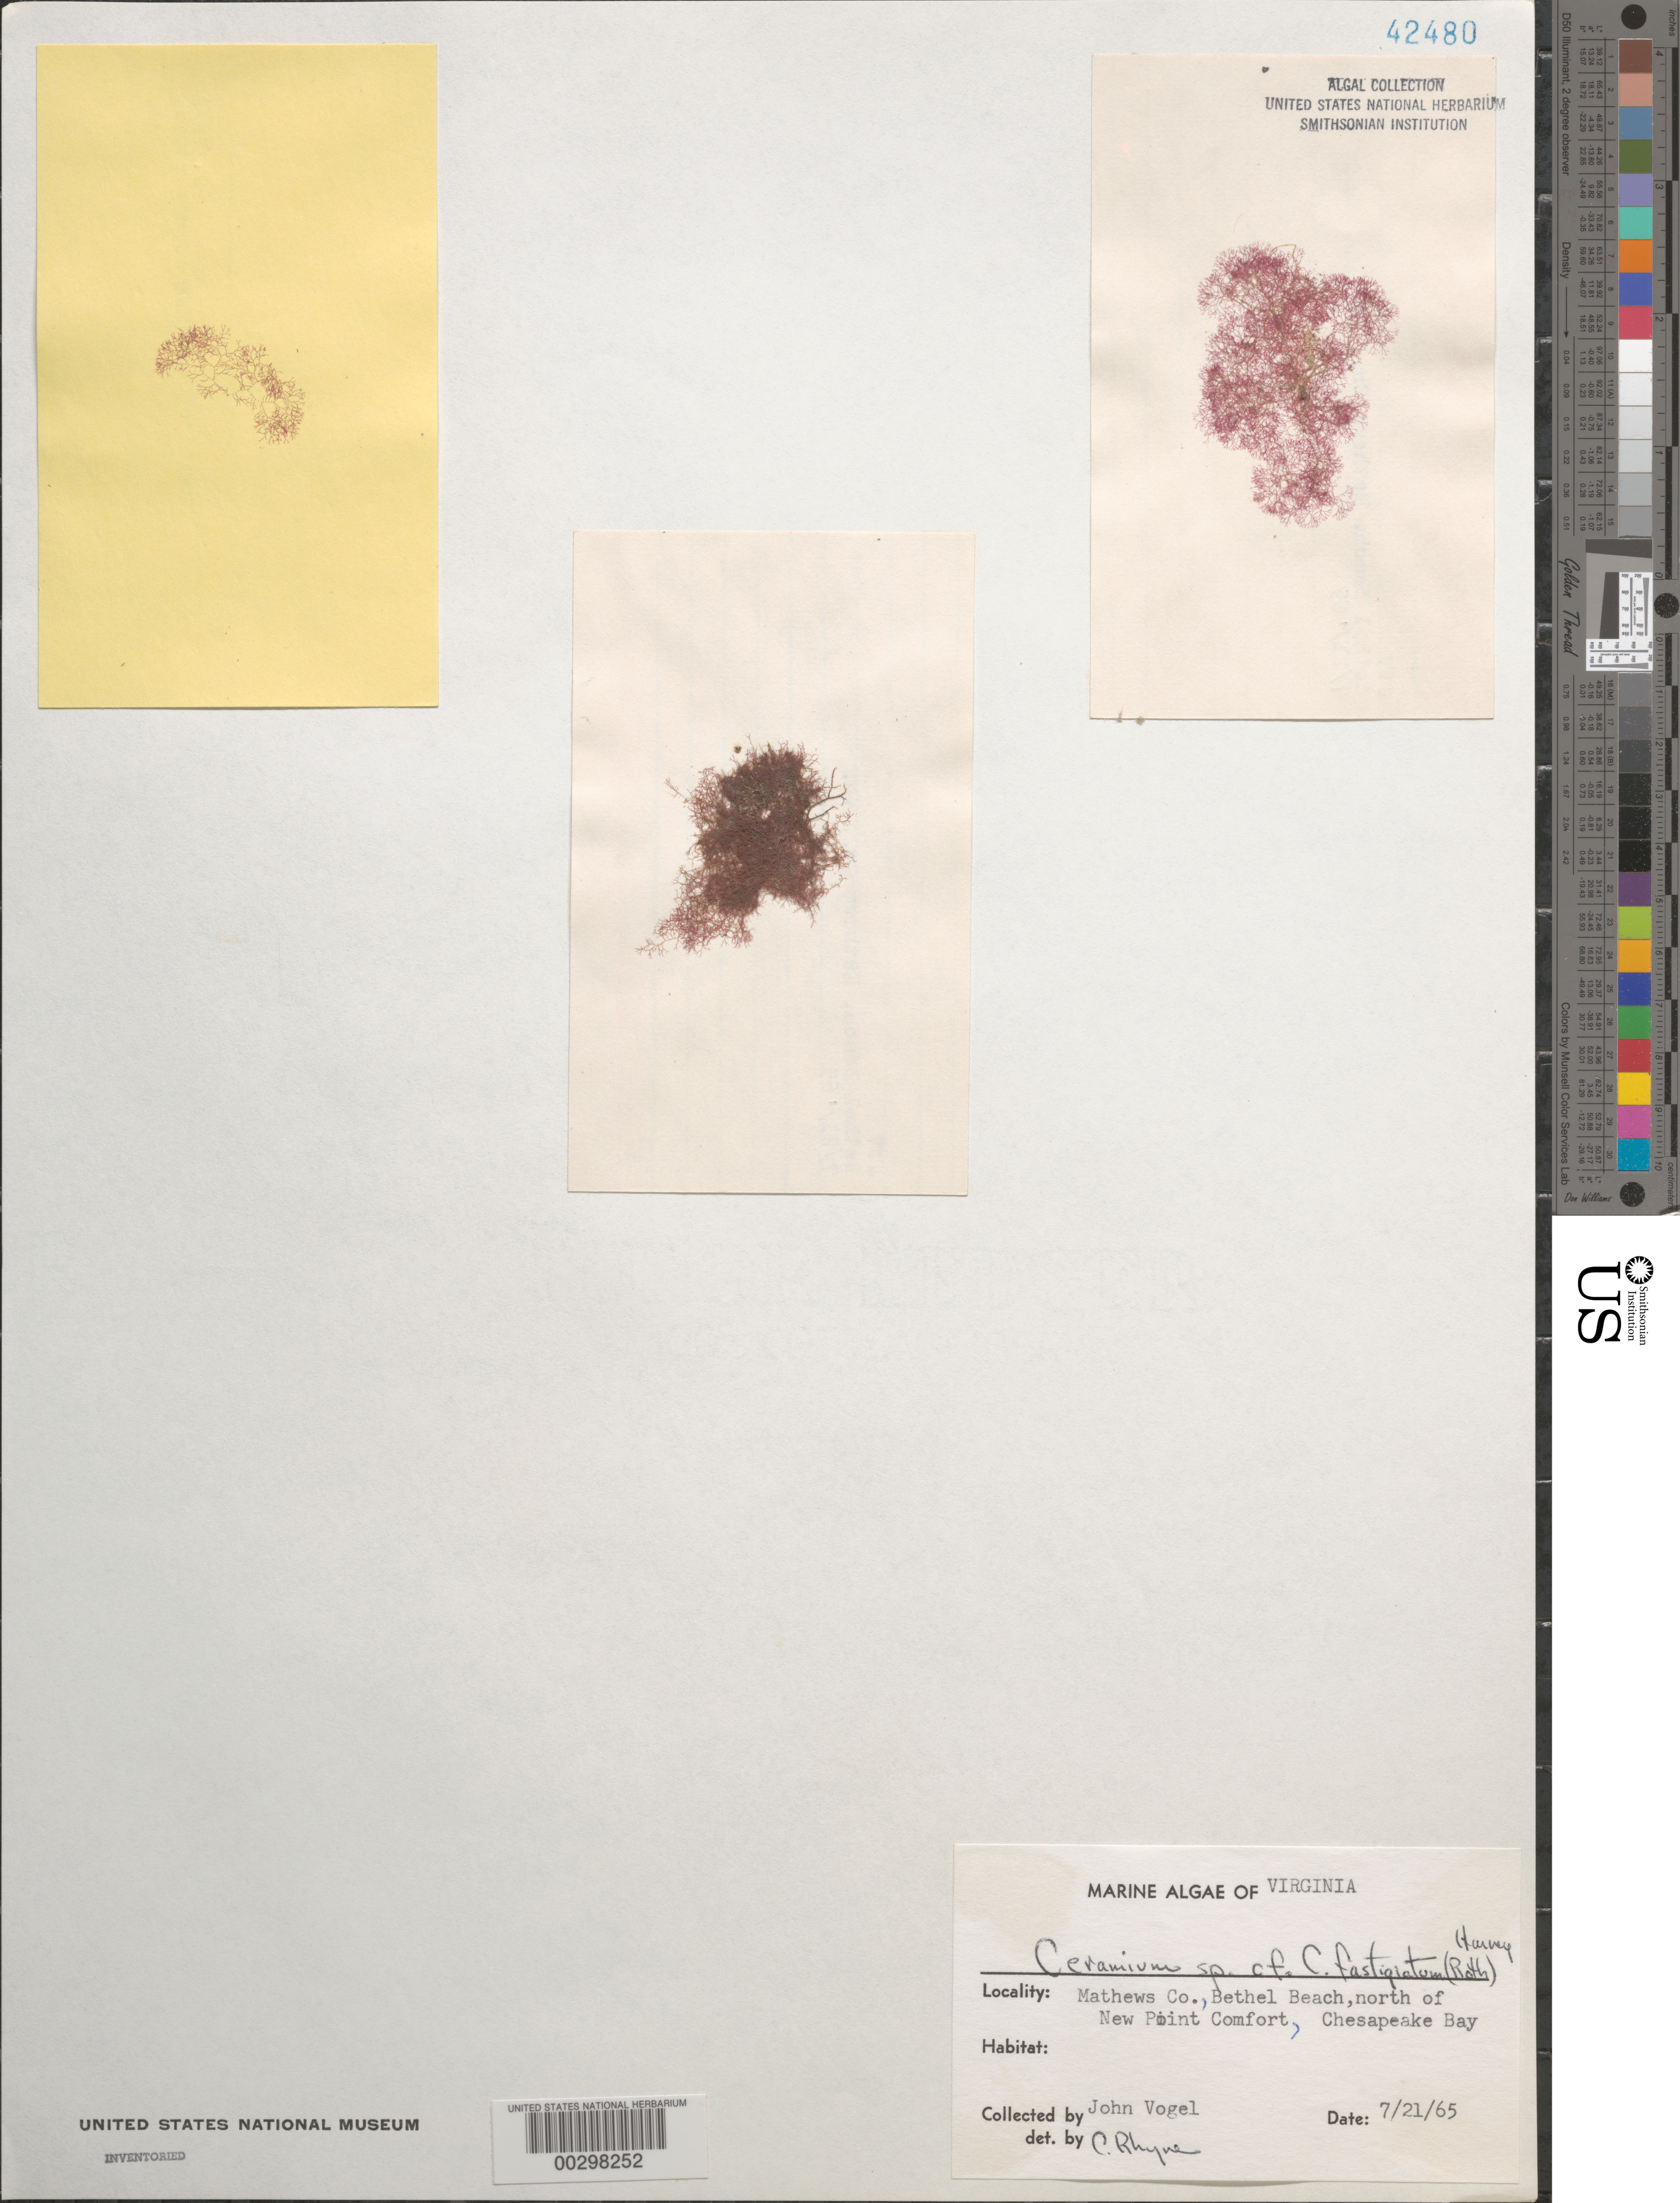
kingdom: Plantae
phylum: Rhodophyta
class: Florideophyceae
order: Ceramiales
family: Ceramiaceae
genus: Ceramium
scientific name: Ceramium fastigiatum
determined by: Rhyne, C. F.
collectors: J. Vogel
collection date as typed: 21 Jul 1965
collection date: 1965-07-21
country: United States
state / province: Virginia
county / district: Mathews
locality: Bethel Beach, Chesapeake Bay, north of New Point Comfort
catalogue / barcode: US 42480